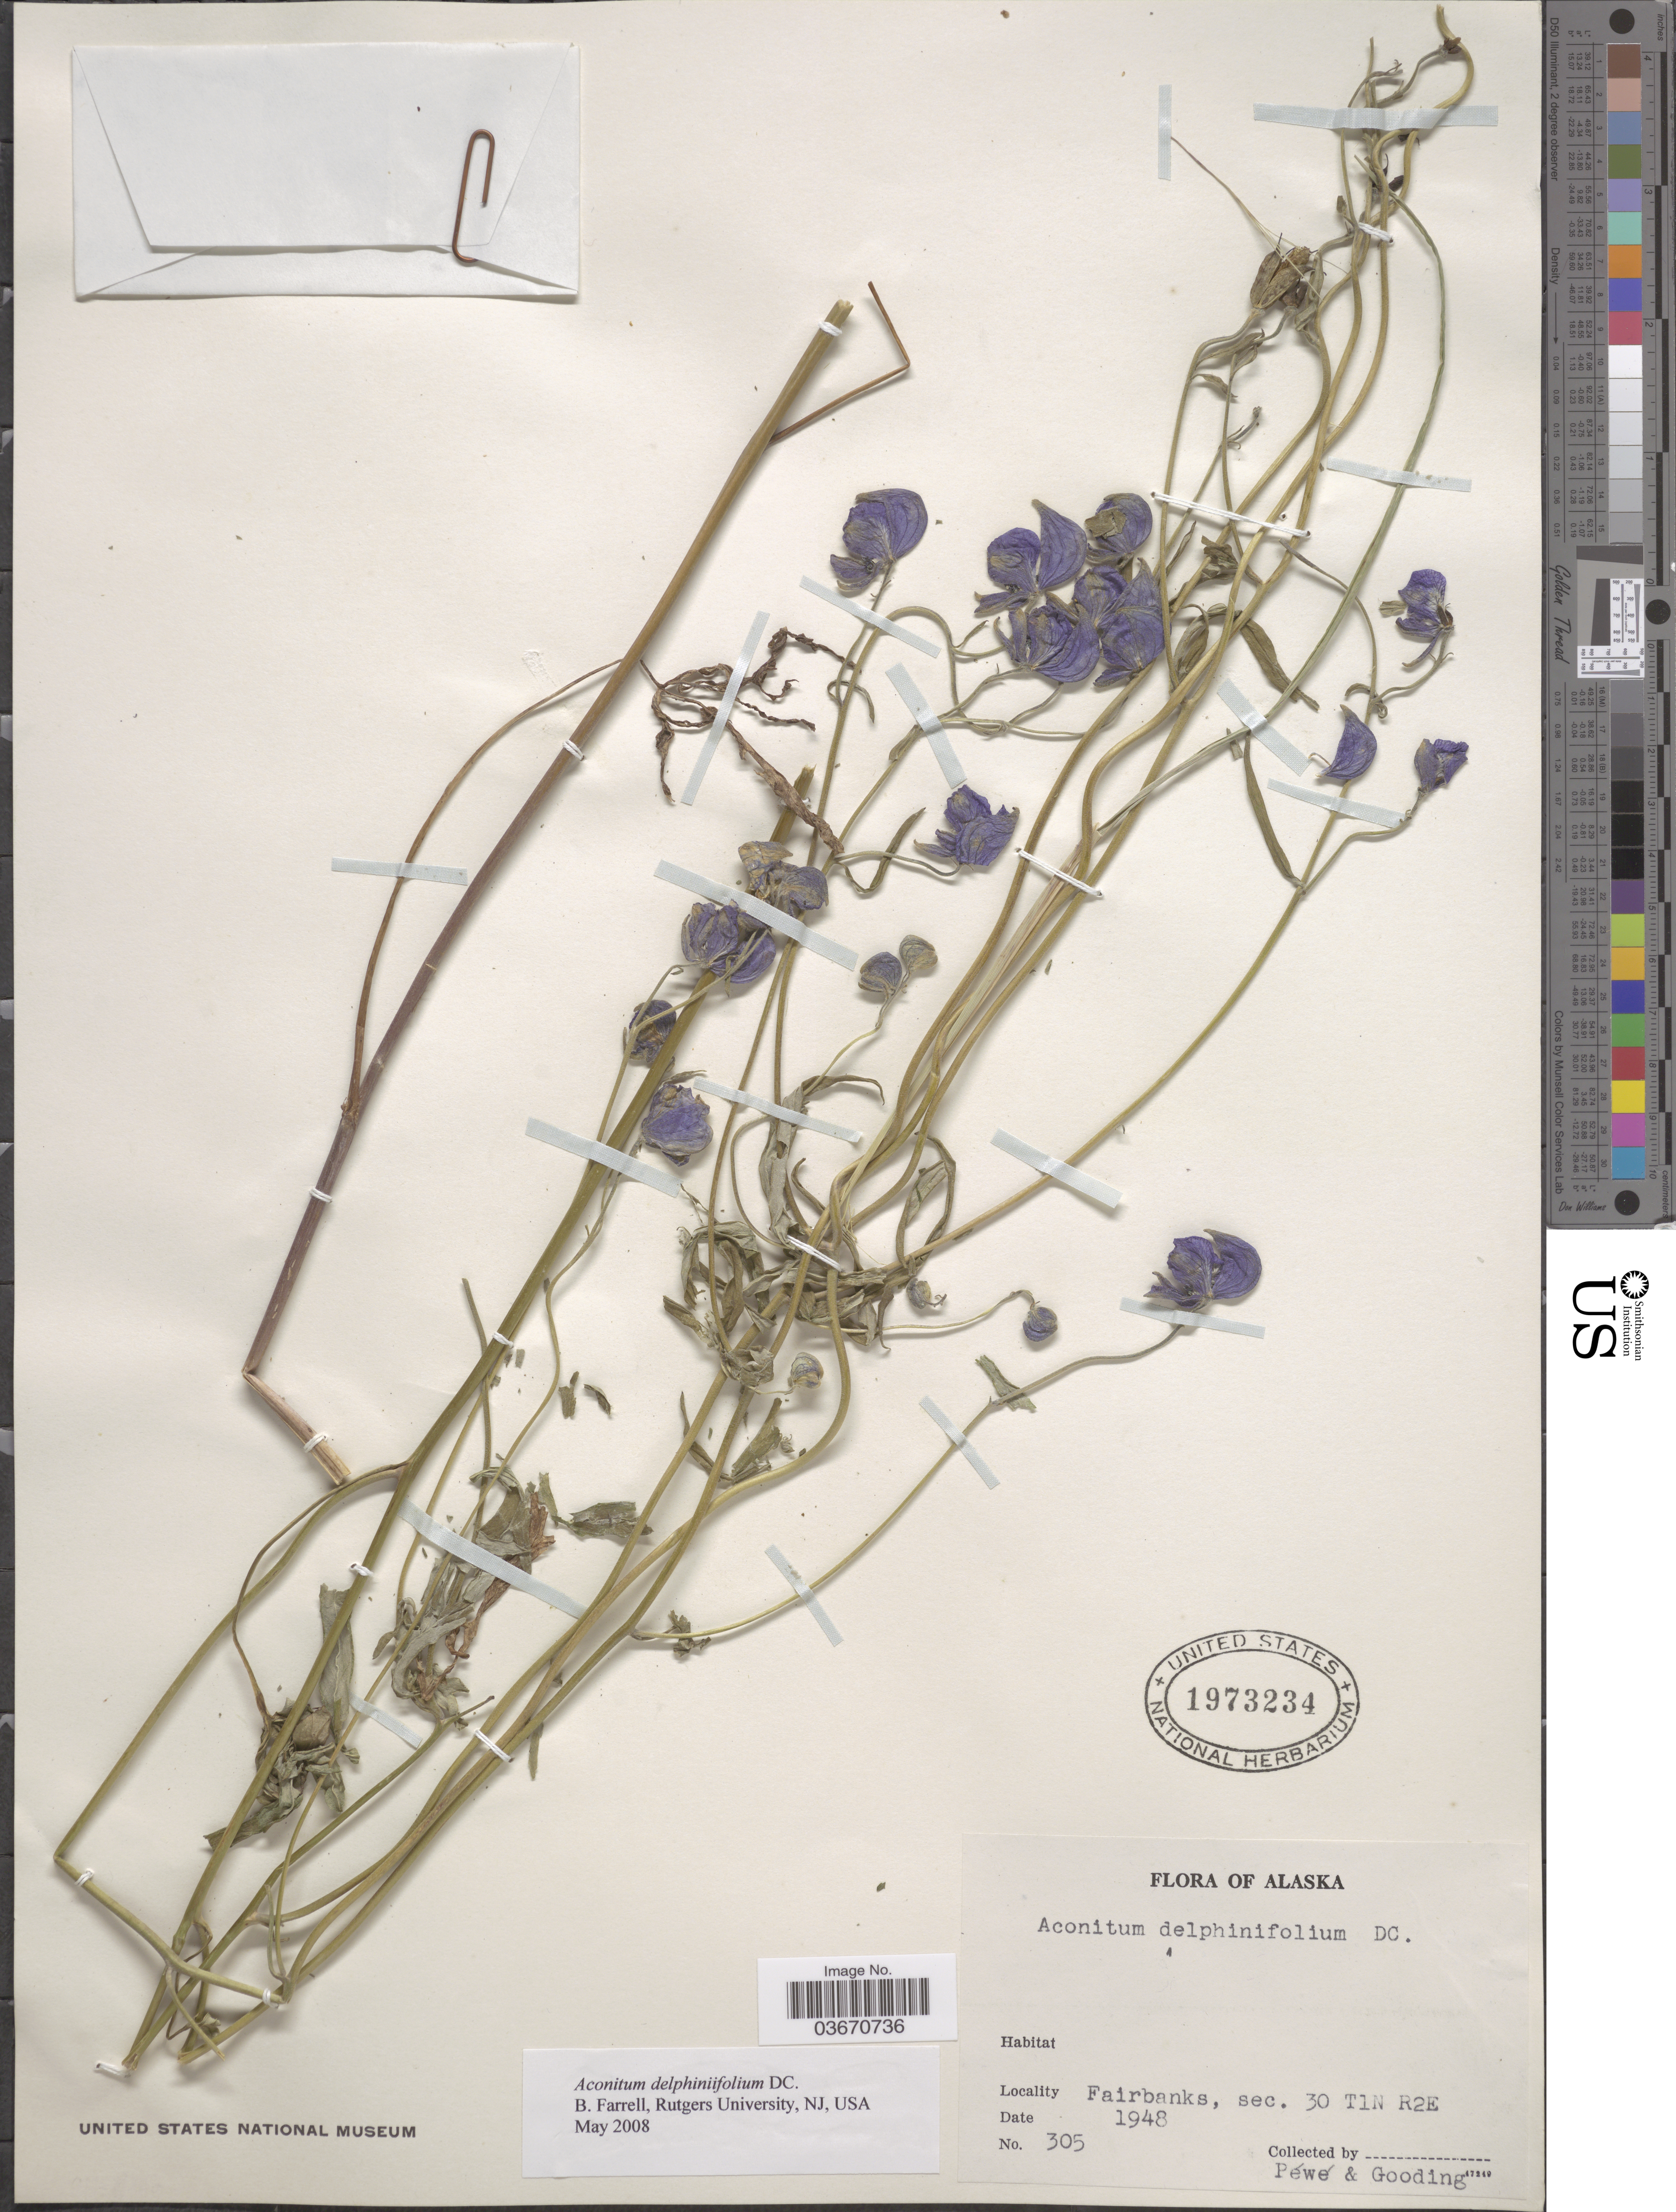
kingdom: Plantae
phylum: Tracheophyta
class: Magnoliopsida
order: Ranunculales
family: Ranunculaceae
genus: Aconitum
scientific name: Aconitum delphinifolium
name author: DC.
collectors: Pewe & Gooding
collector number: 305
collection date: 1948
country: United States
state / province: Alaska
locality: Fairbanks, sec. 30 T1N R2E.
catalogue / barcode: US 1973234